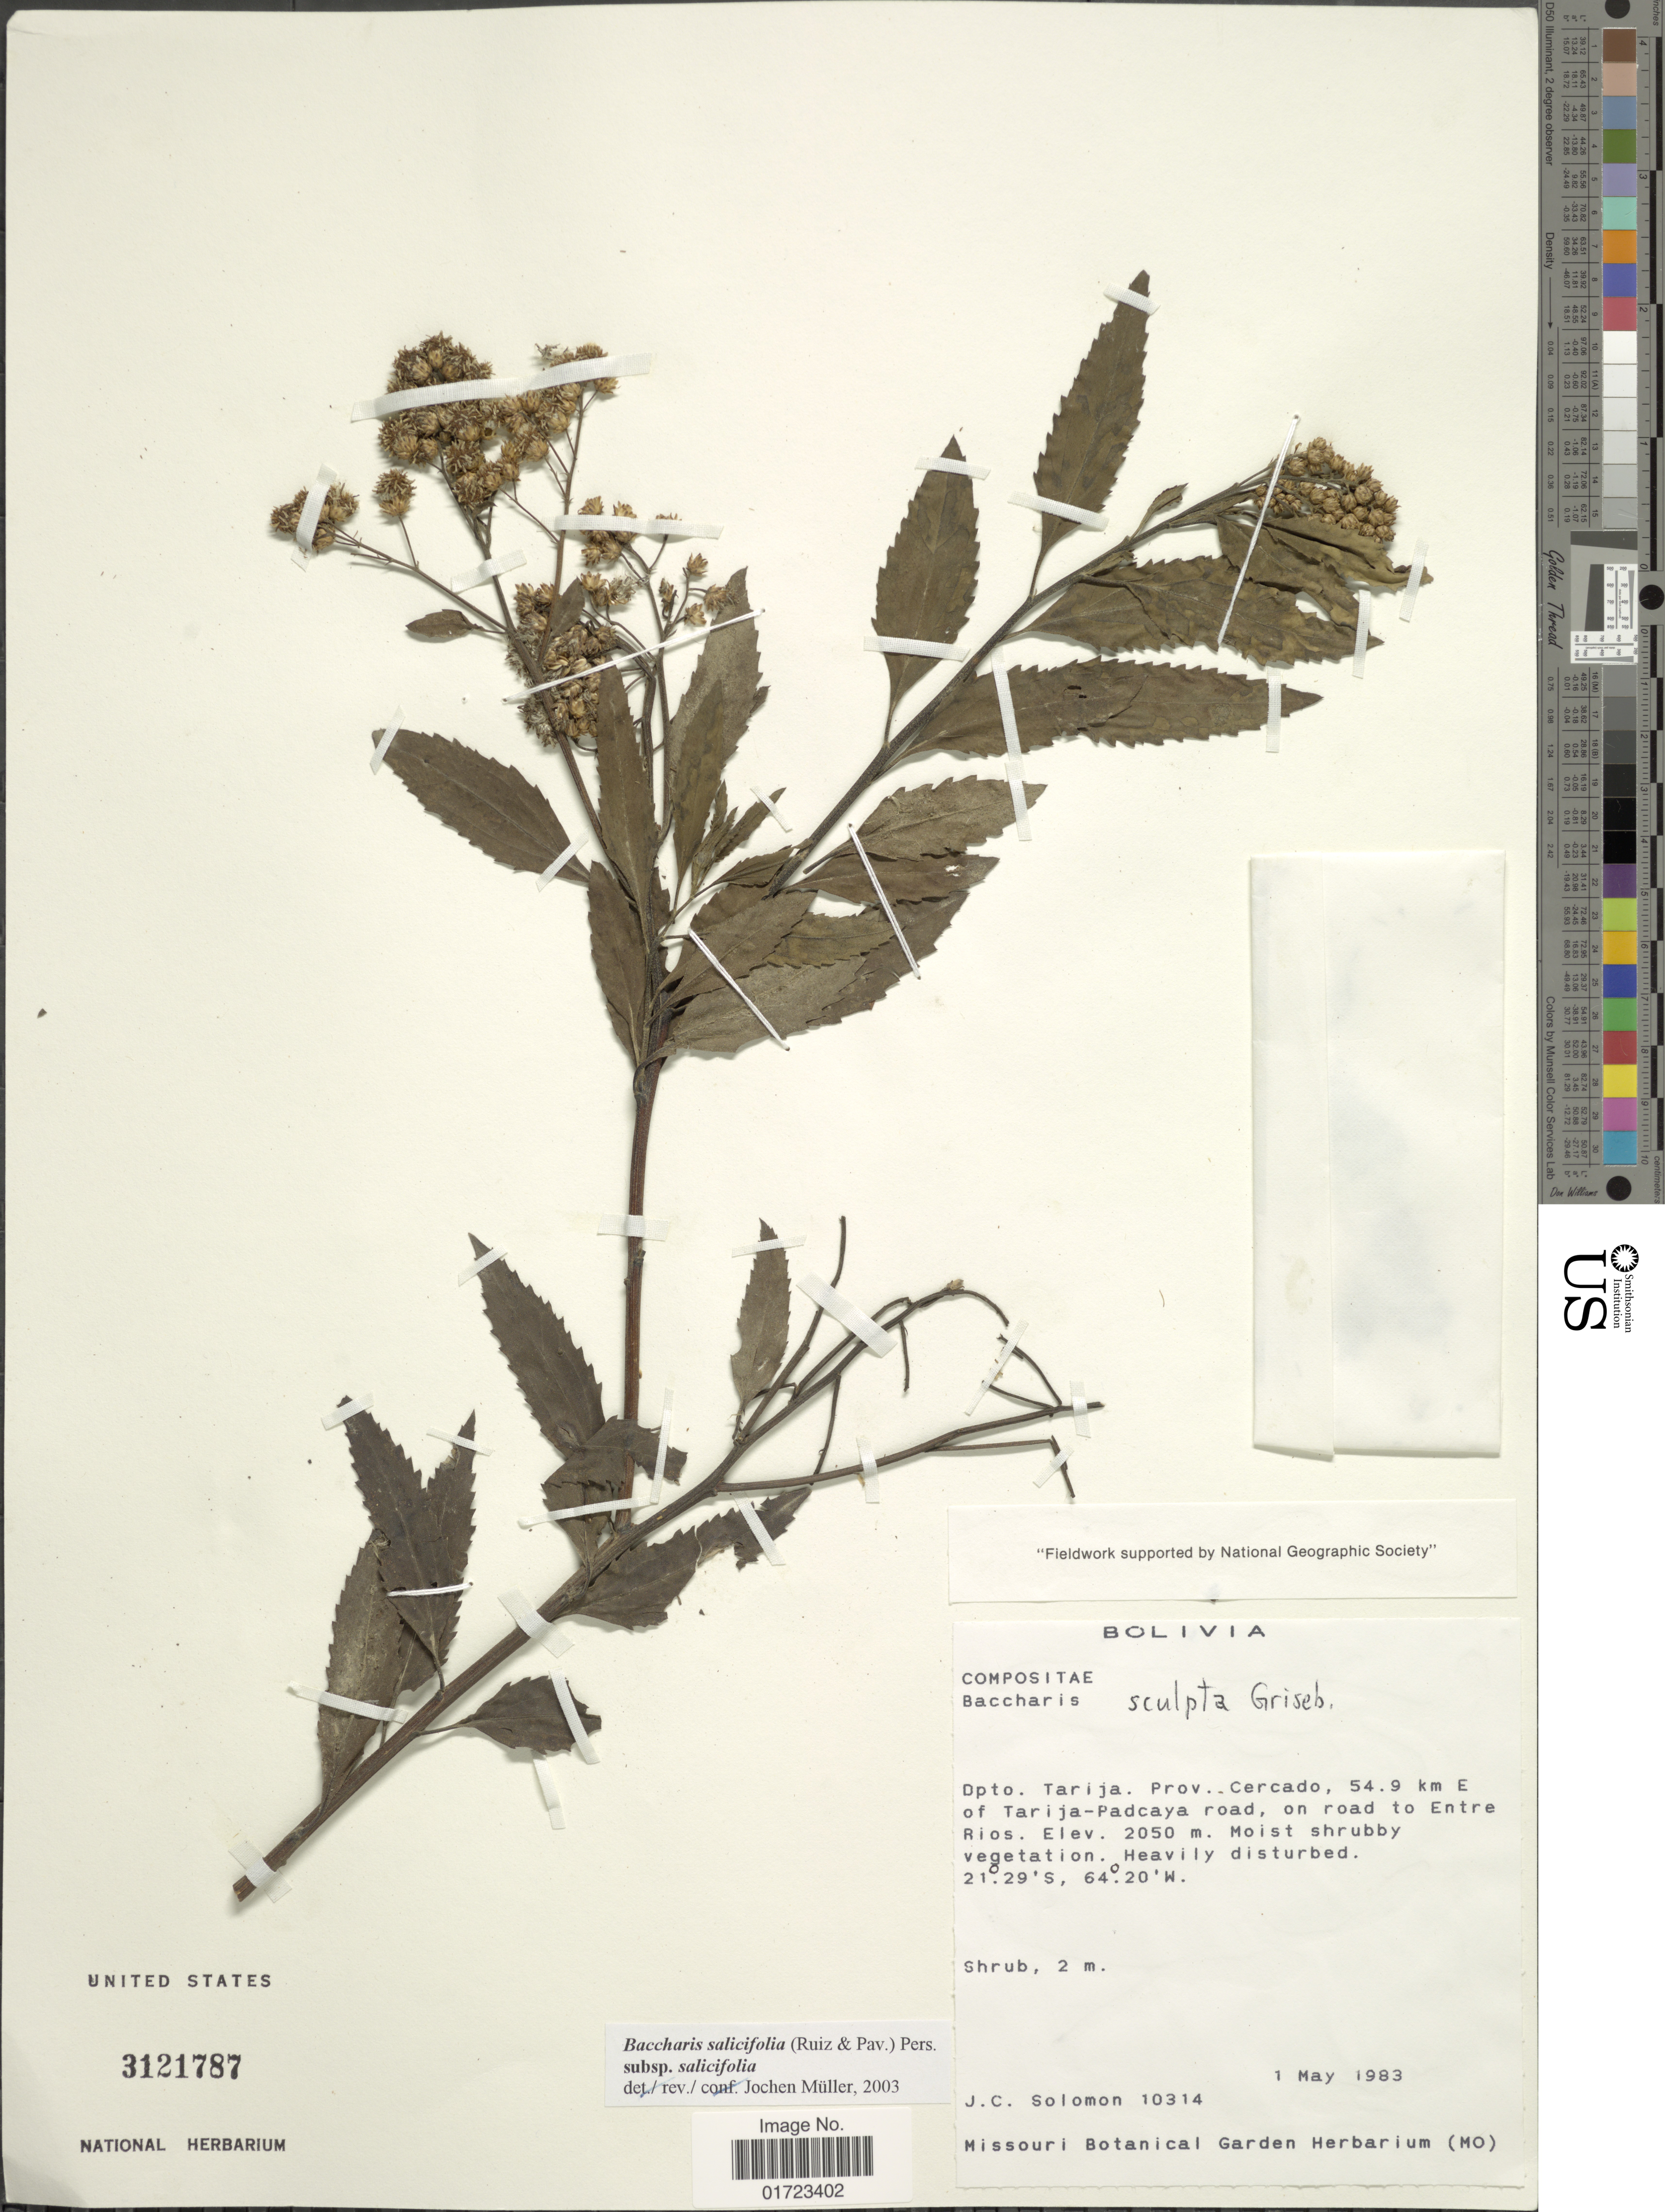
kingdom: Plantae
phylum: Tracheophyta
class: Magnoliopsida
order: Asterales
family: Asteraceae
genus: Baccharis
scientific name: Baccharis salicifolia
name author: (Ruiz & Pav.) Pers.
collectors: J. Solomon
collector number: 10314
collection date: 1983-05-01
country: Bolivia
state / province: Tarija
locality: Prov. Cercado, 54 .9 km E of Tarija-Padcaya road, on road to Entre Rios.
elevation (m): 2050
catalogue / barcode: US 3121787